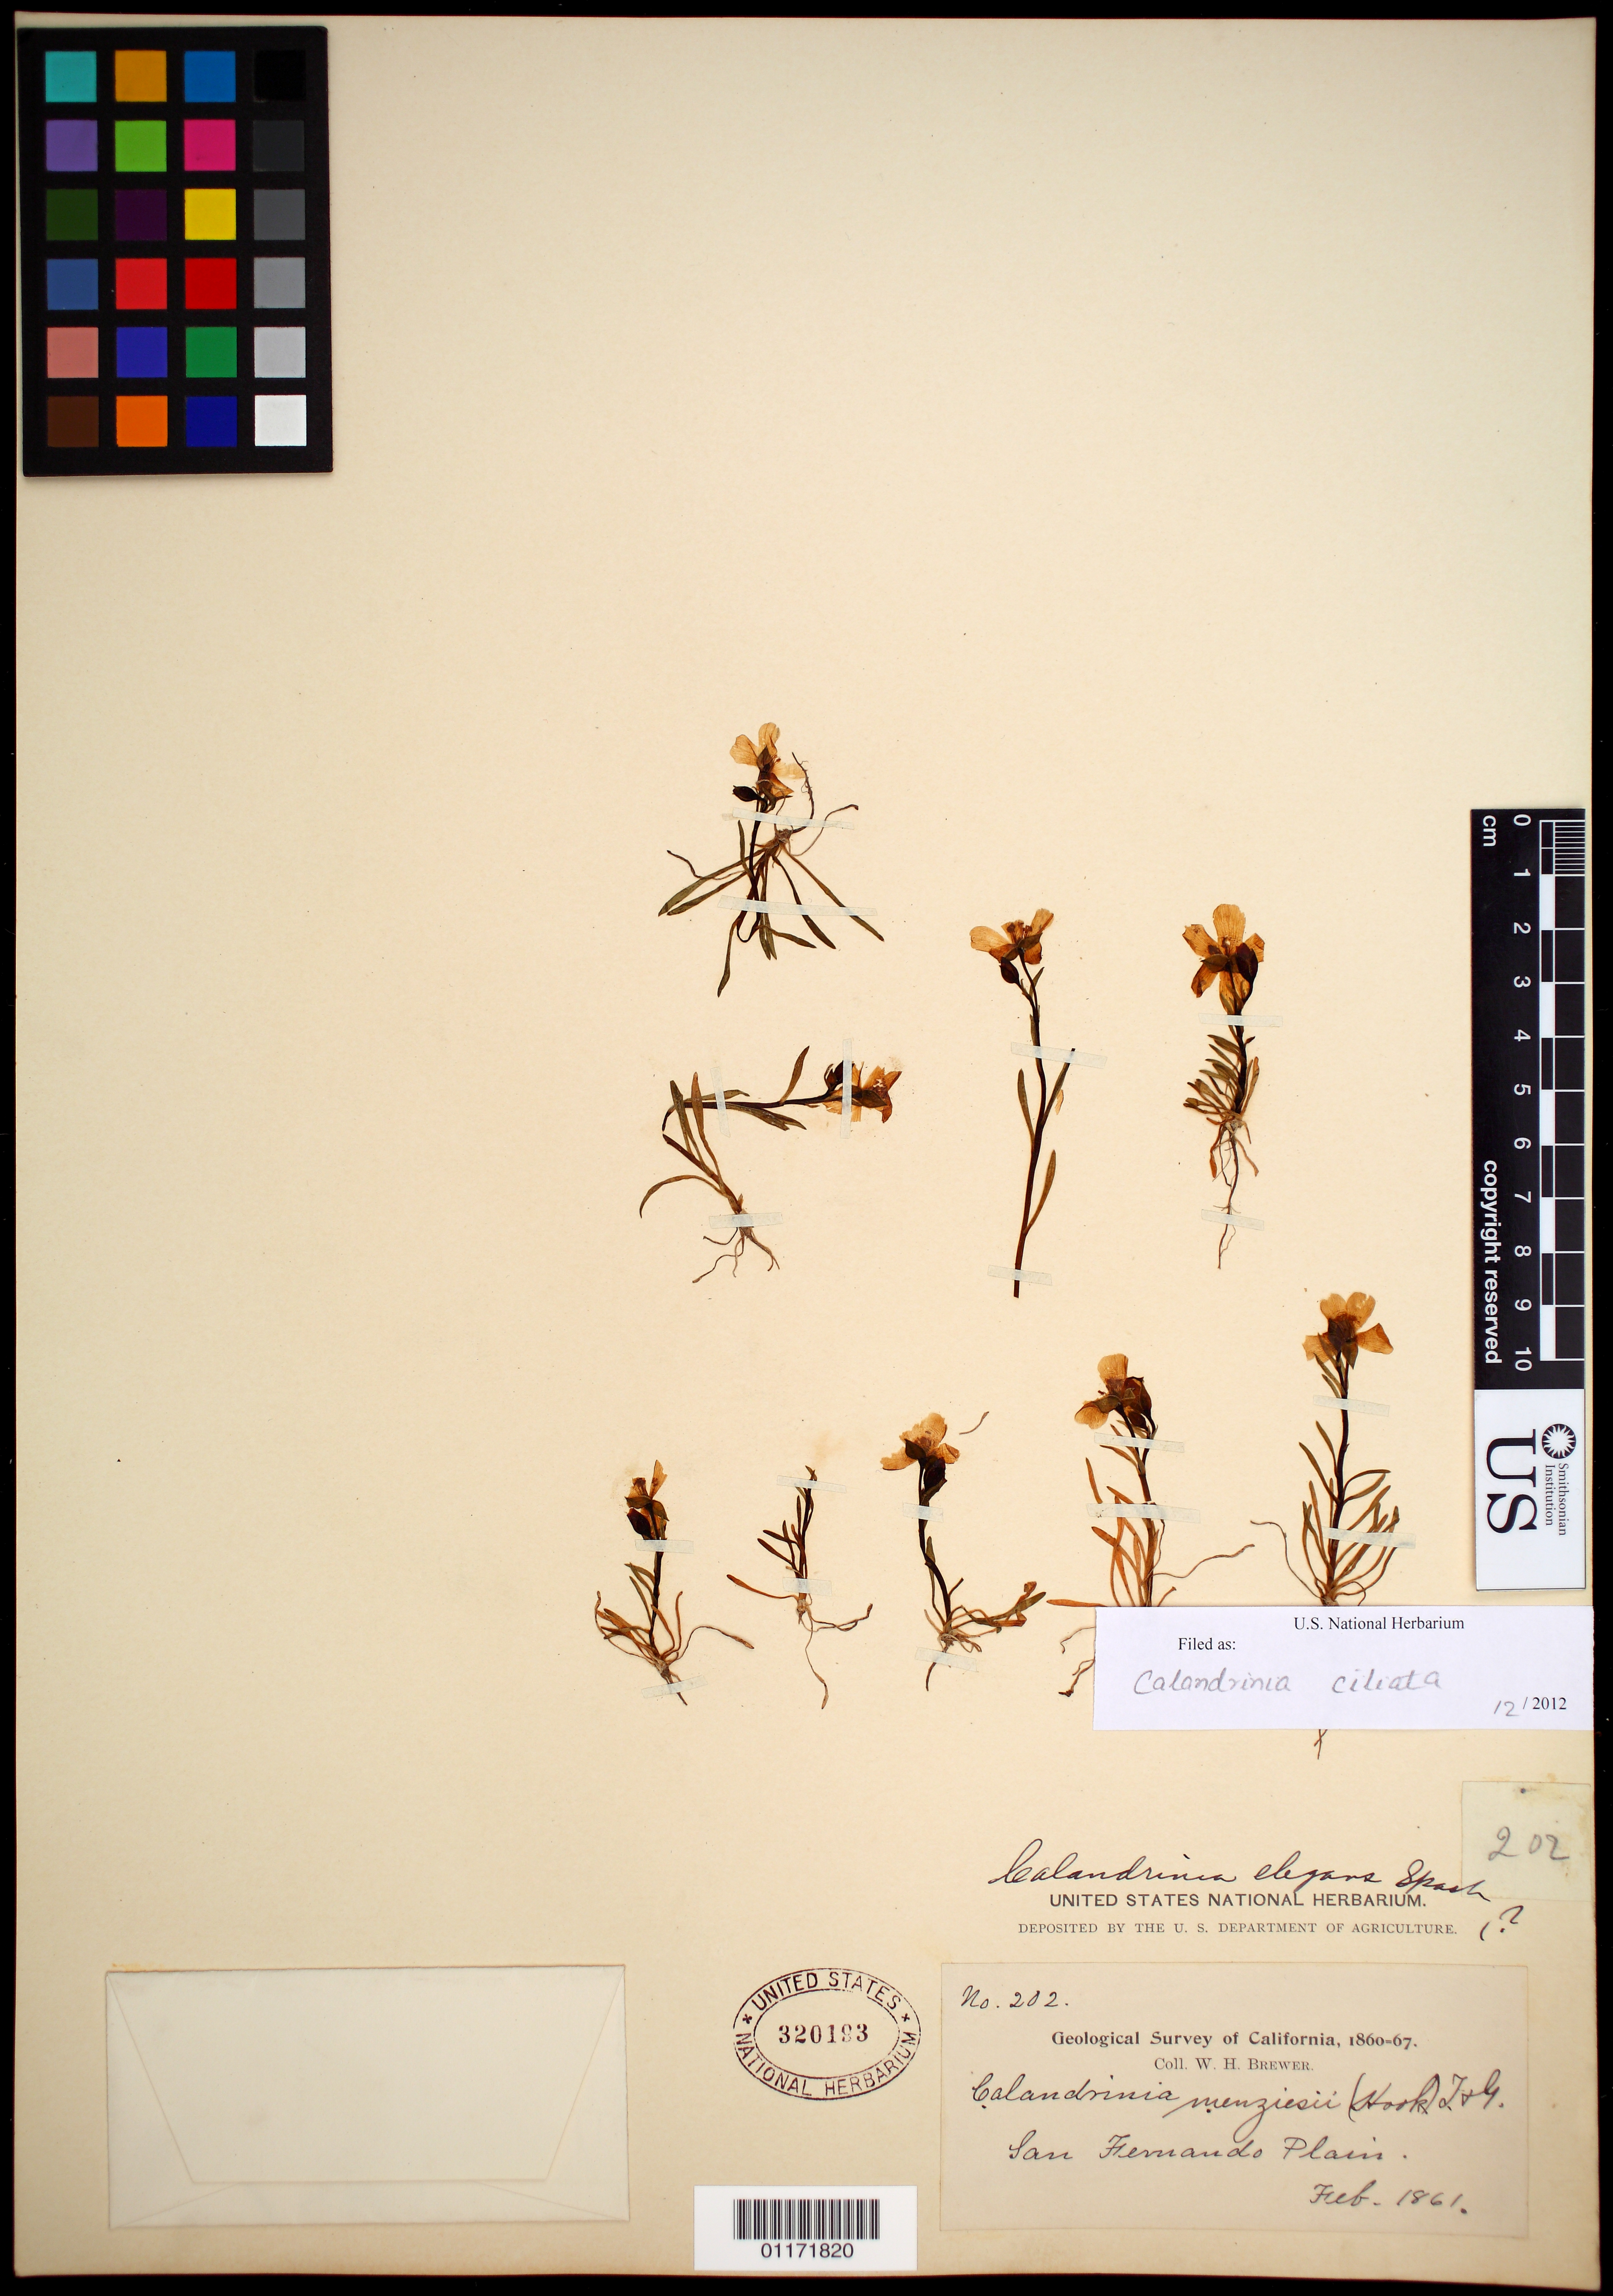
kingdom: Plantae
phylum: Tracheophyta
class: Magnoliopsida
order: Caryophyllales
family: Montiaceae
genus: Calandrinia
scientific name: Calandrinia ciliata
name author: (Ruiz & Pav.) DC.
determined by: Strong, Mark T., (BOT), Smithsonian Institution - National Museum of Natural History (UNITED STATES)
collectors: W. H. Brewer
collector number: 202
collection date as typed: Feb 1861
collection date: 1861-02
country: United States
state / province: California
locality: San Fernando Plain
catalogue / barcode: US 320193